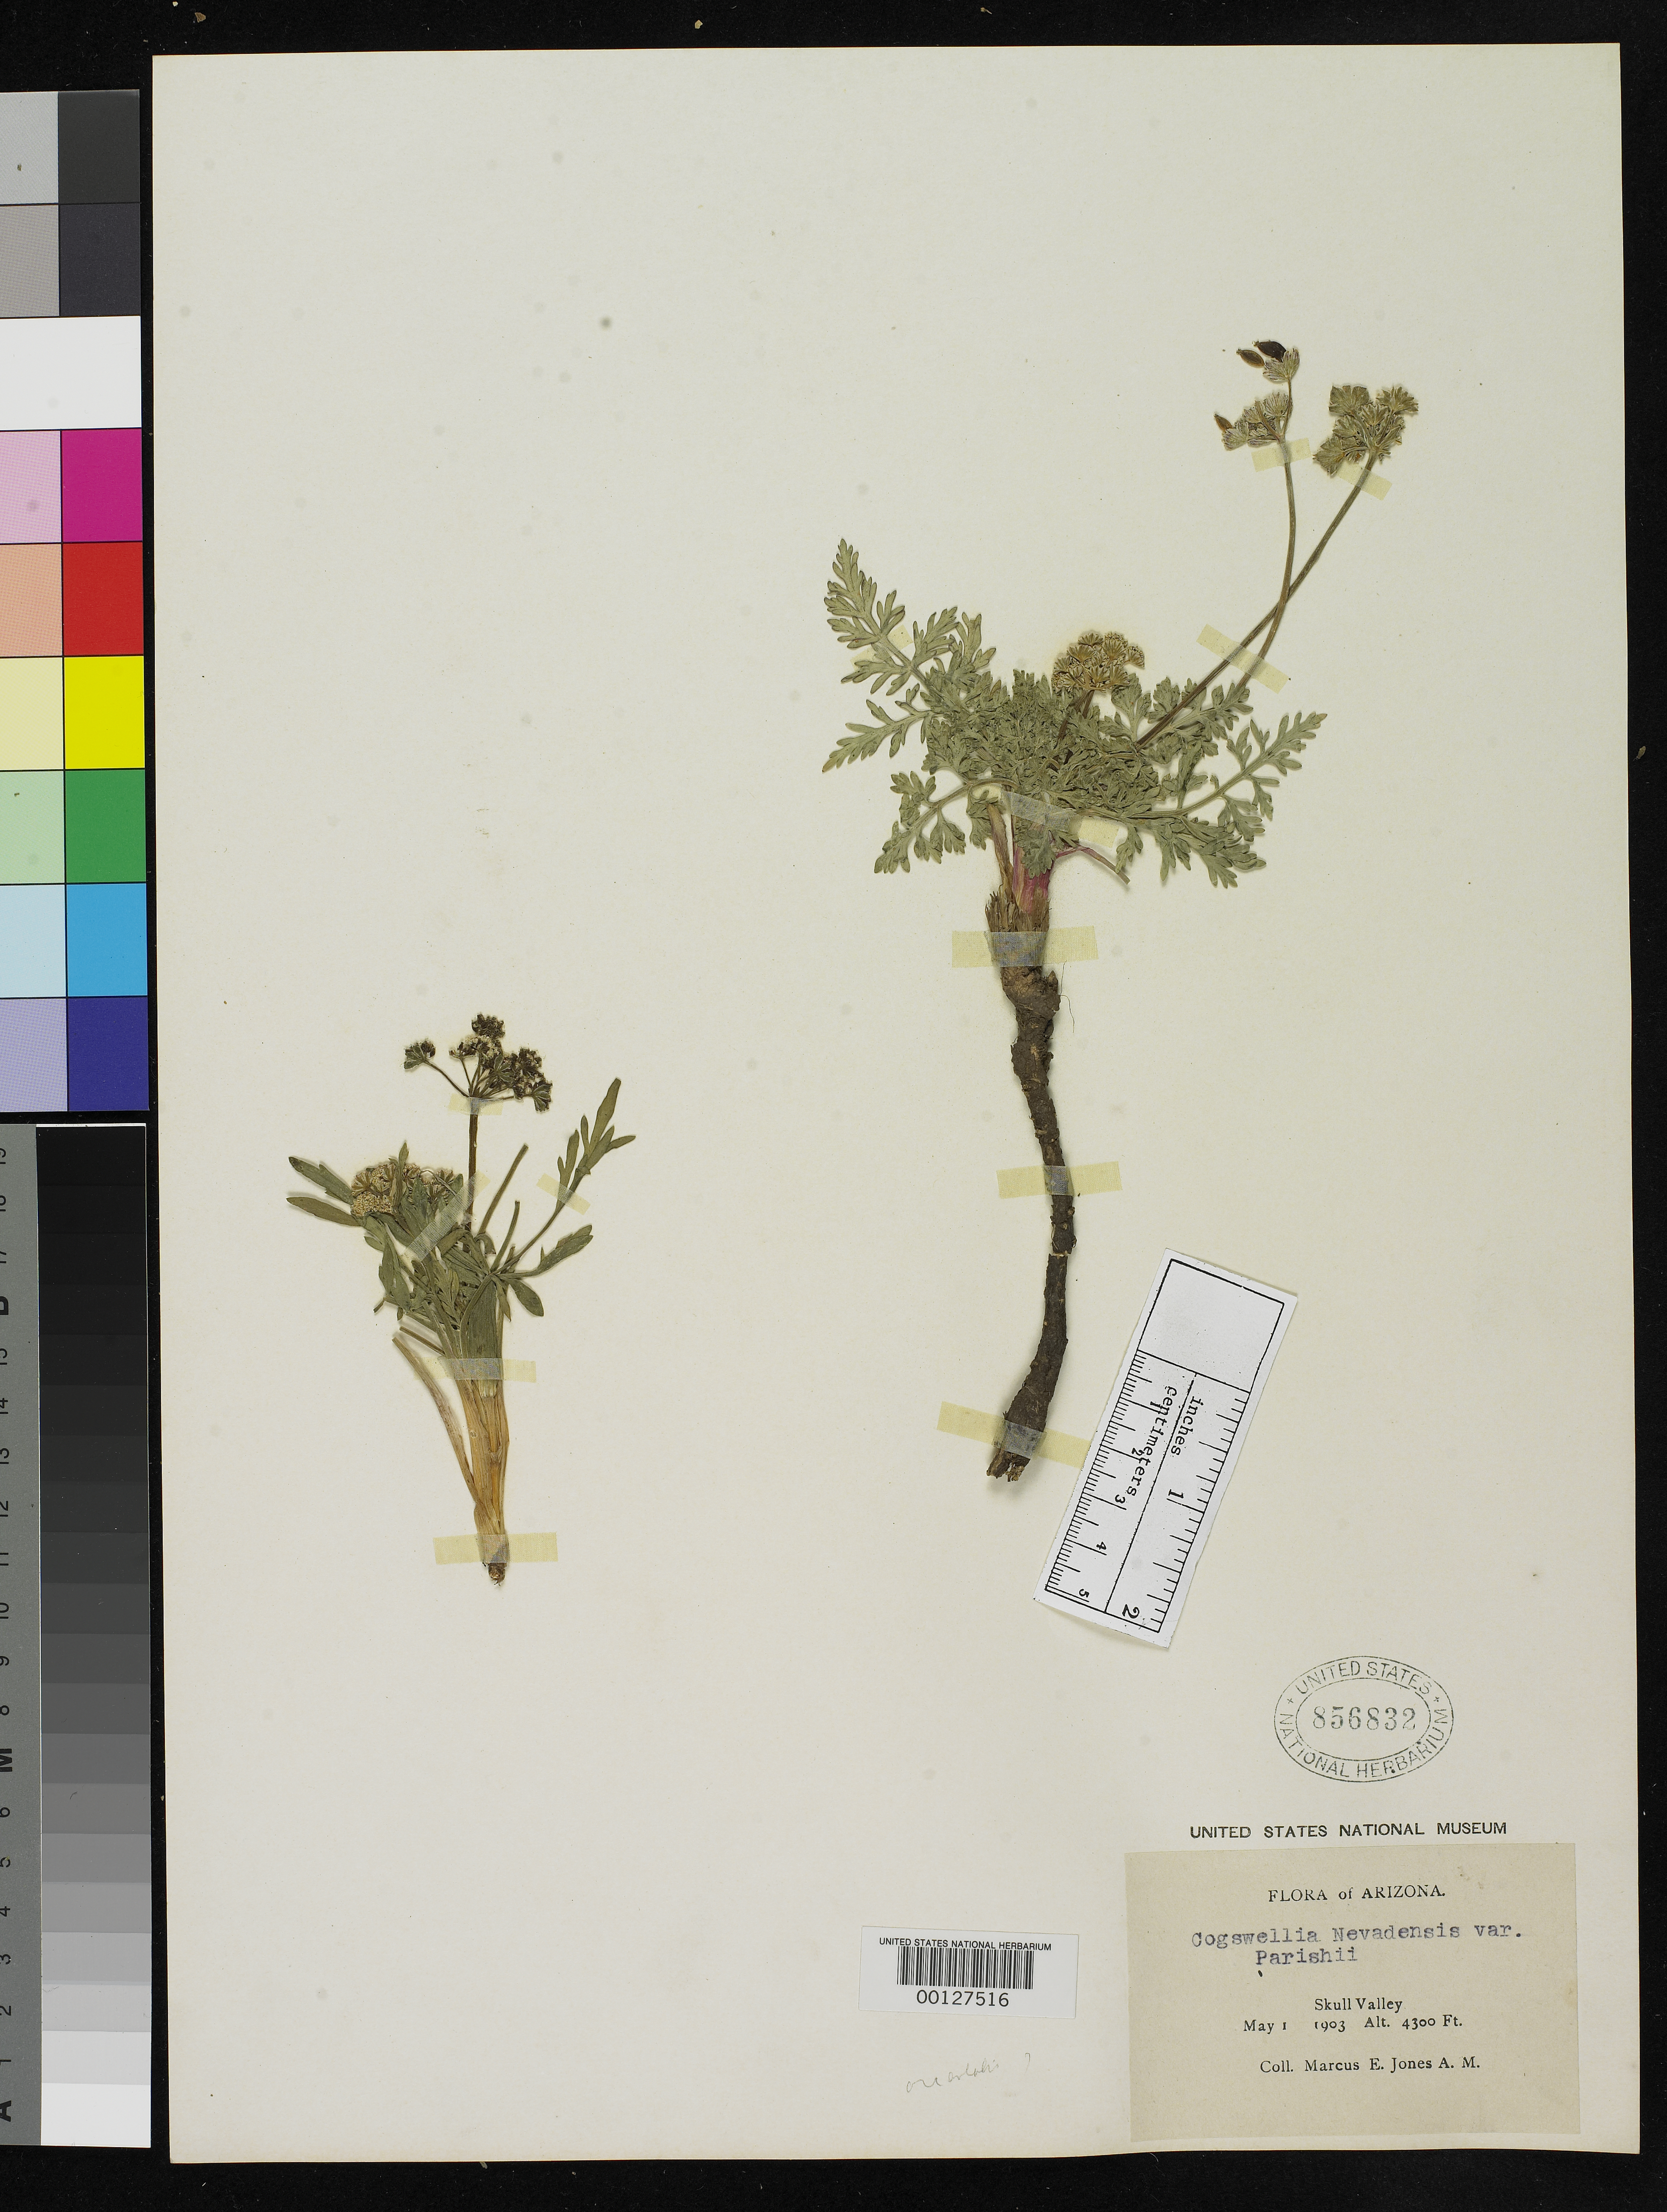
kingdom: Plantae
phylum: Tracheophyta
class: Magnoliopsida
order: Apiales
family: Apiaceae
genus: Cogswellia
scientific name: Cogswellia nevadensis var. pseudorientalis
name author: M.E. Jones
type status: Isotype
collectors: M. E. Jones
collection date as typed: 01 May 1903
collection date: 1903-05-01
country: United States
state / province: Arizona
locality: Skull Valley.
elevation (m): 1311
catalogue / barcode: US 856832